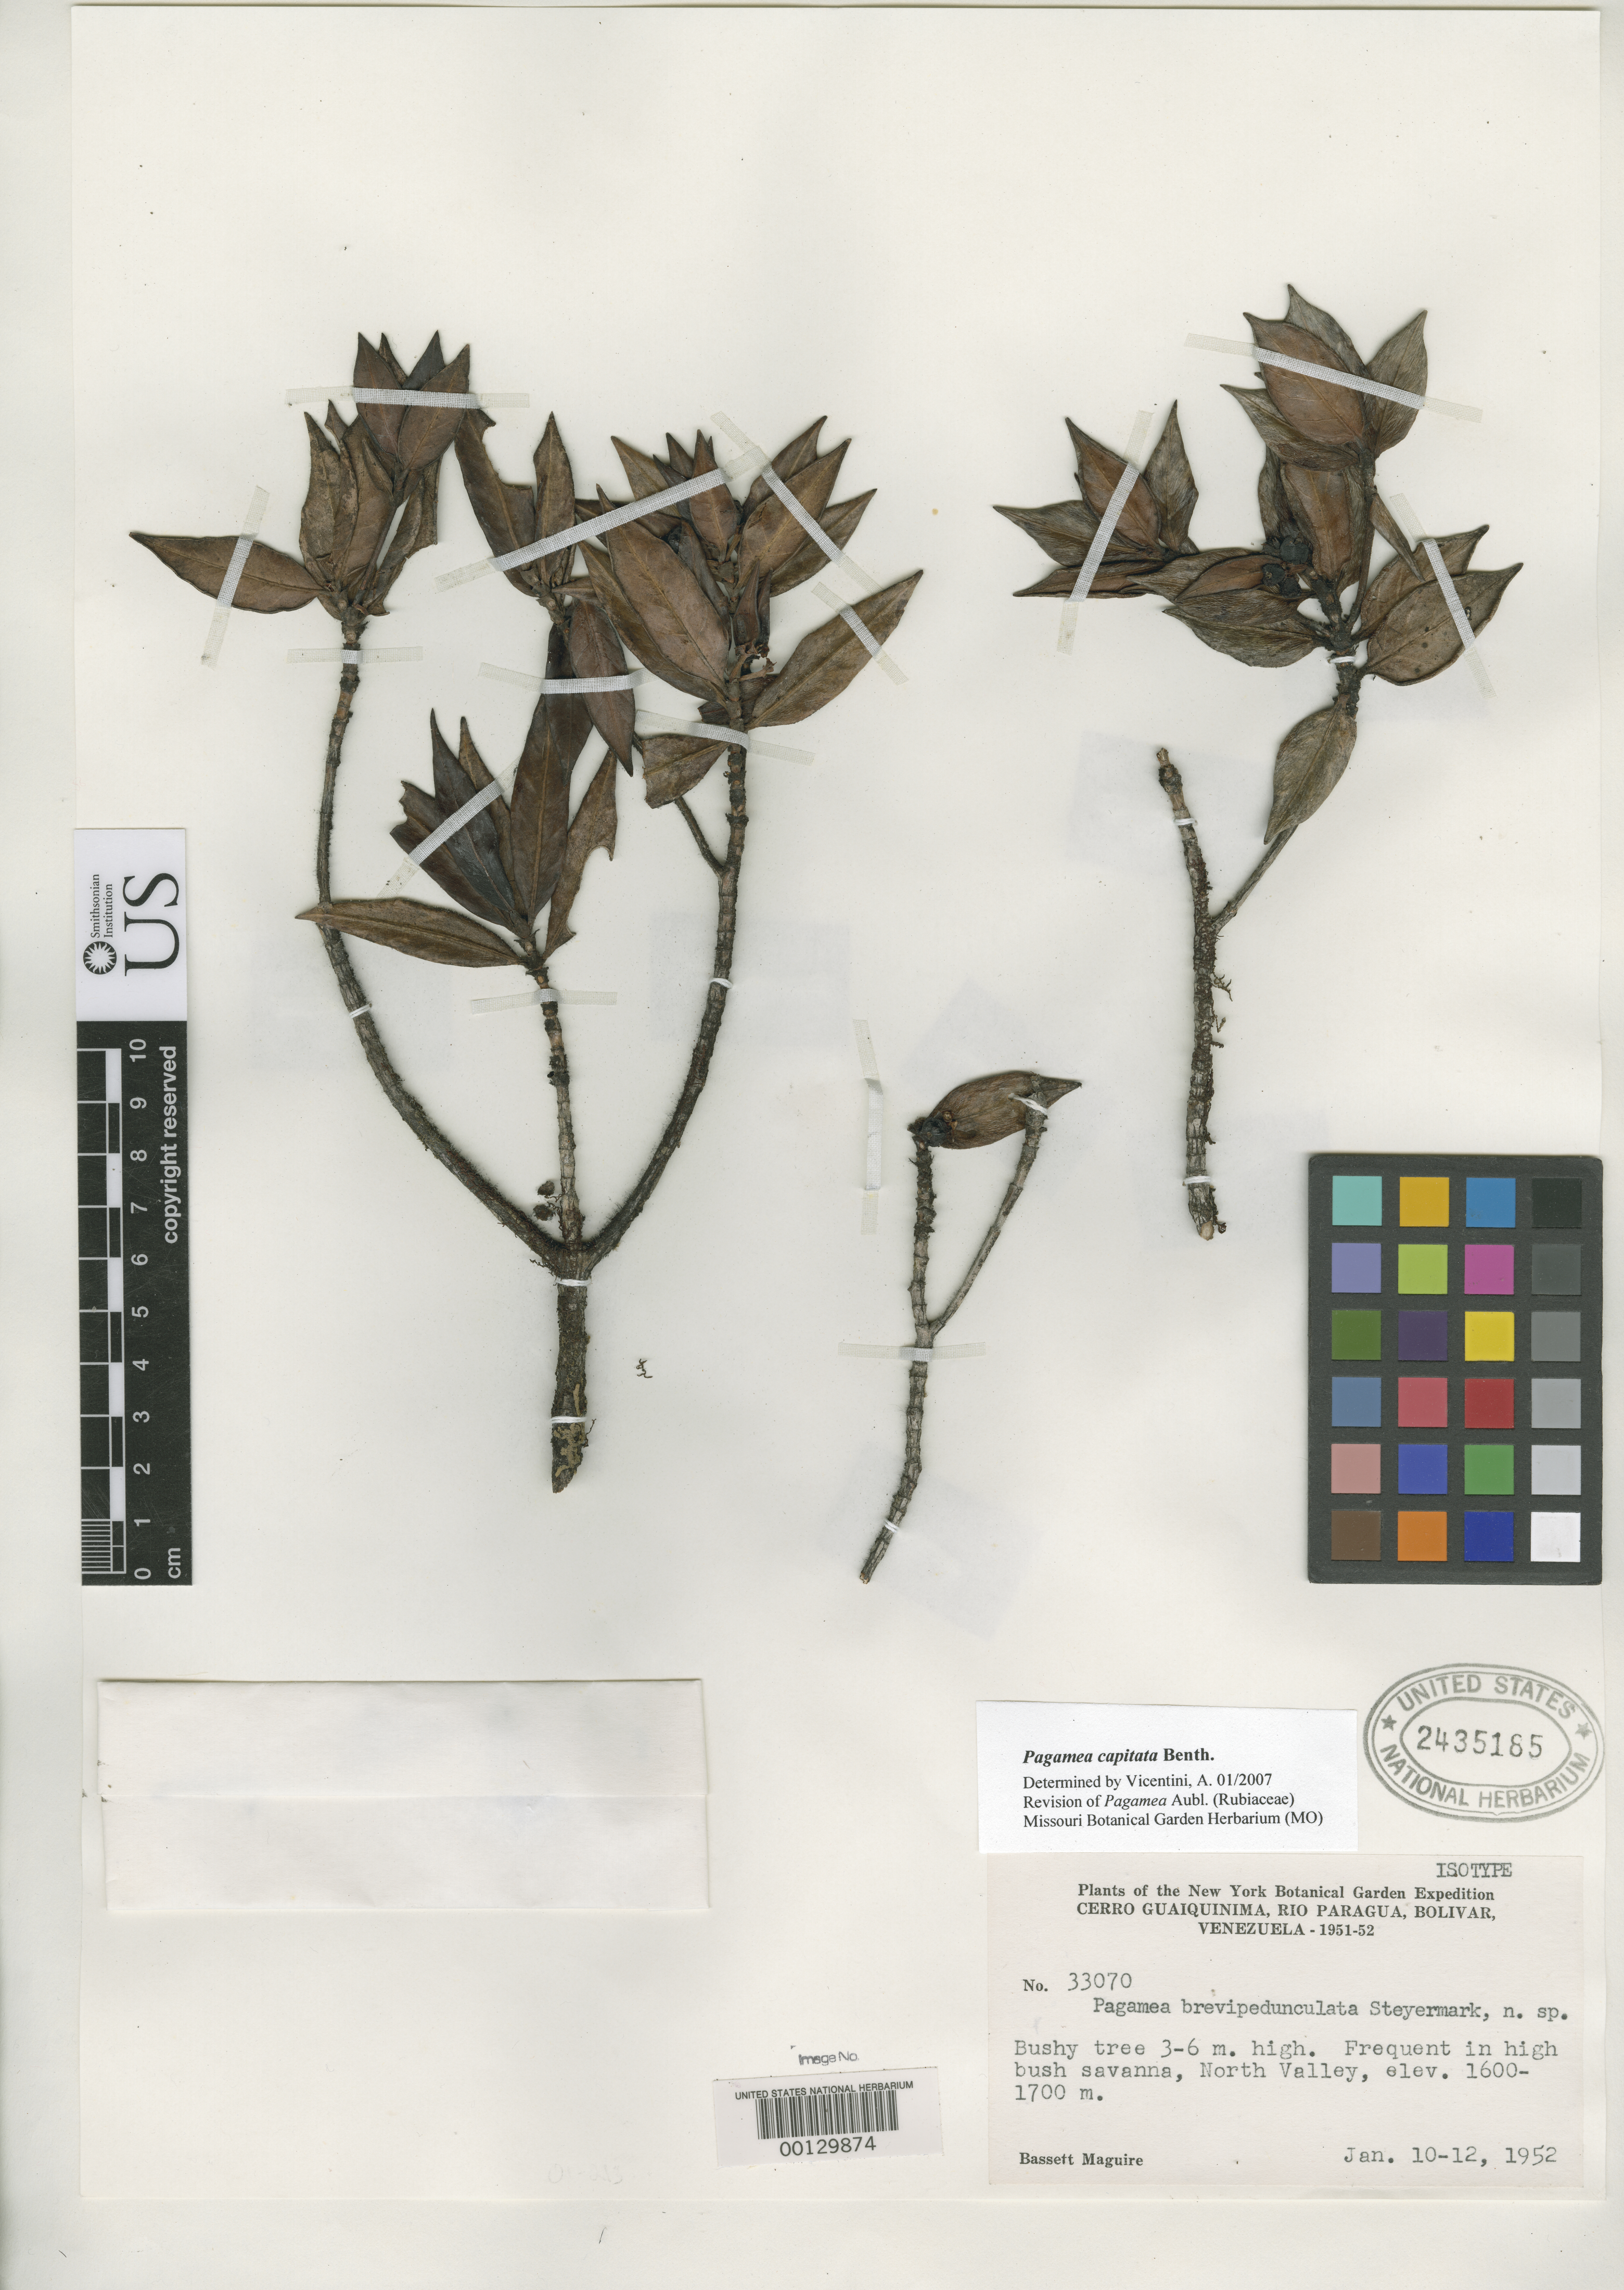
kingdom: Plantae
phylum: Tracheophyta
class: Magnoliopsida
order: Gentianales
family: Rubiaceae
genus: Pagamea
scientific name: Pagamea brevipedunculata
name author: Steyerm.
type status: Isotype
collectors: B. Maguire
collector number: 33070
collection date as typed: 10 Jan 1965 to 12 Jan 1965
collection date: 1965-01-10/1965-01-12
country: Venezuela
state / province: Bolivar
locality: Cerro Guaiquimima.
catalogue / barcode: US 2435185